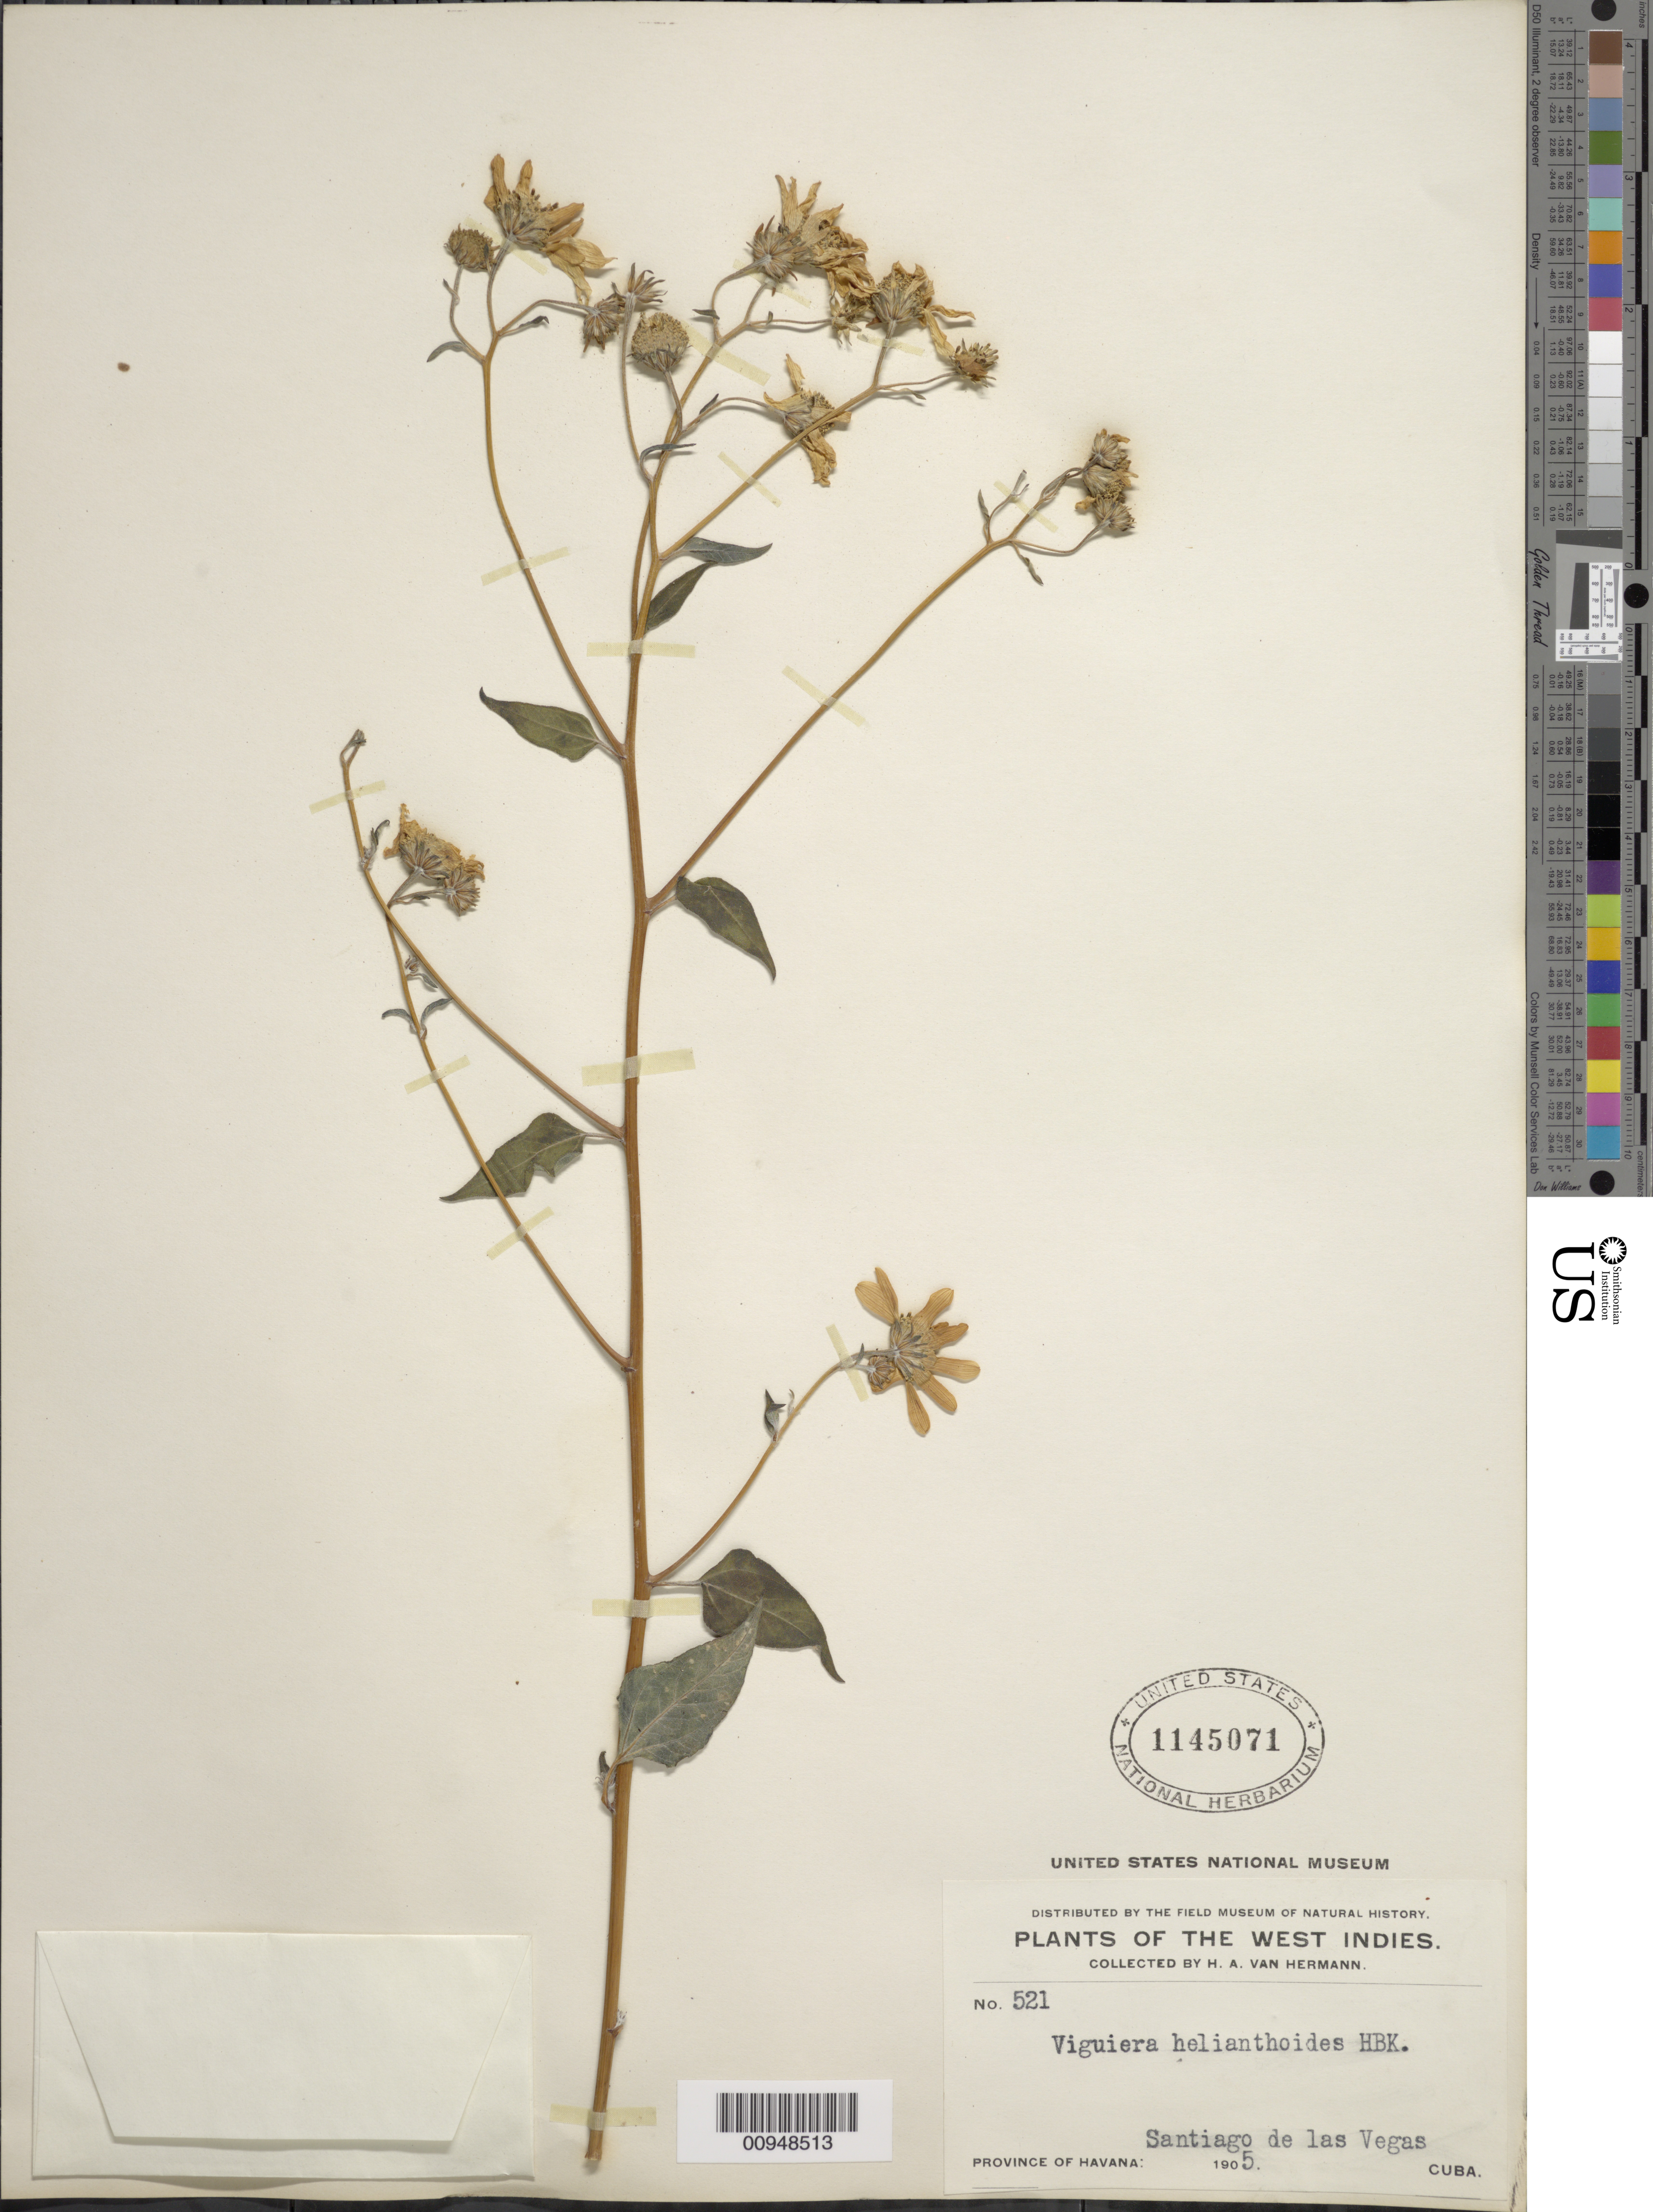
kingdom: Plantae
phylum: Tracheophyta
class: Magnoliopsida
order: Asterales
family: Asteraceae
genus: Viguiera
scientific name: Viguiera dentata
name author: (Cav.) Spreng.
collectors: H. A. Van Hermann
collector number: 521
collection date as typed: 1905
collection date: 1905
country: Cuba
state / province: La Habana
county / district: Municipio Boyeros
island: Cuba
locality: Santiago de las Vegas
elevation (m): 97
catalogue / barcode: US 1145071